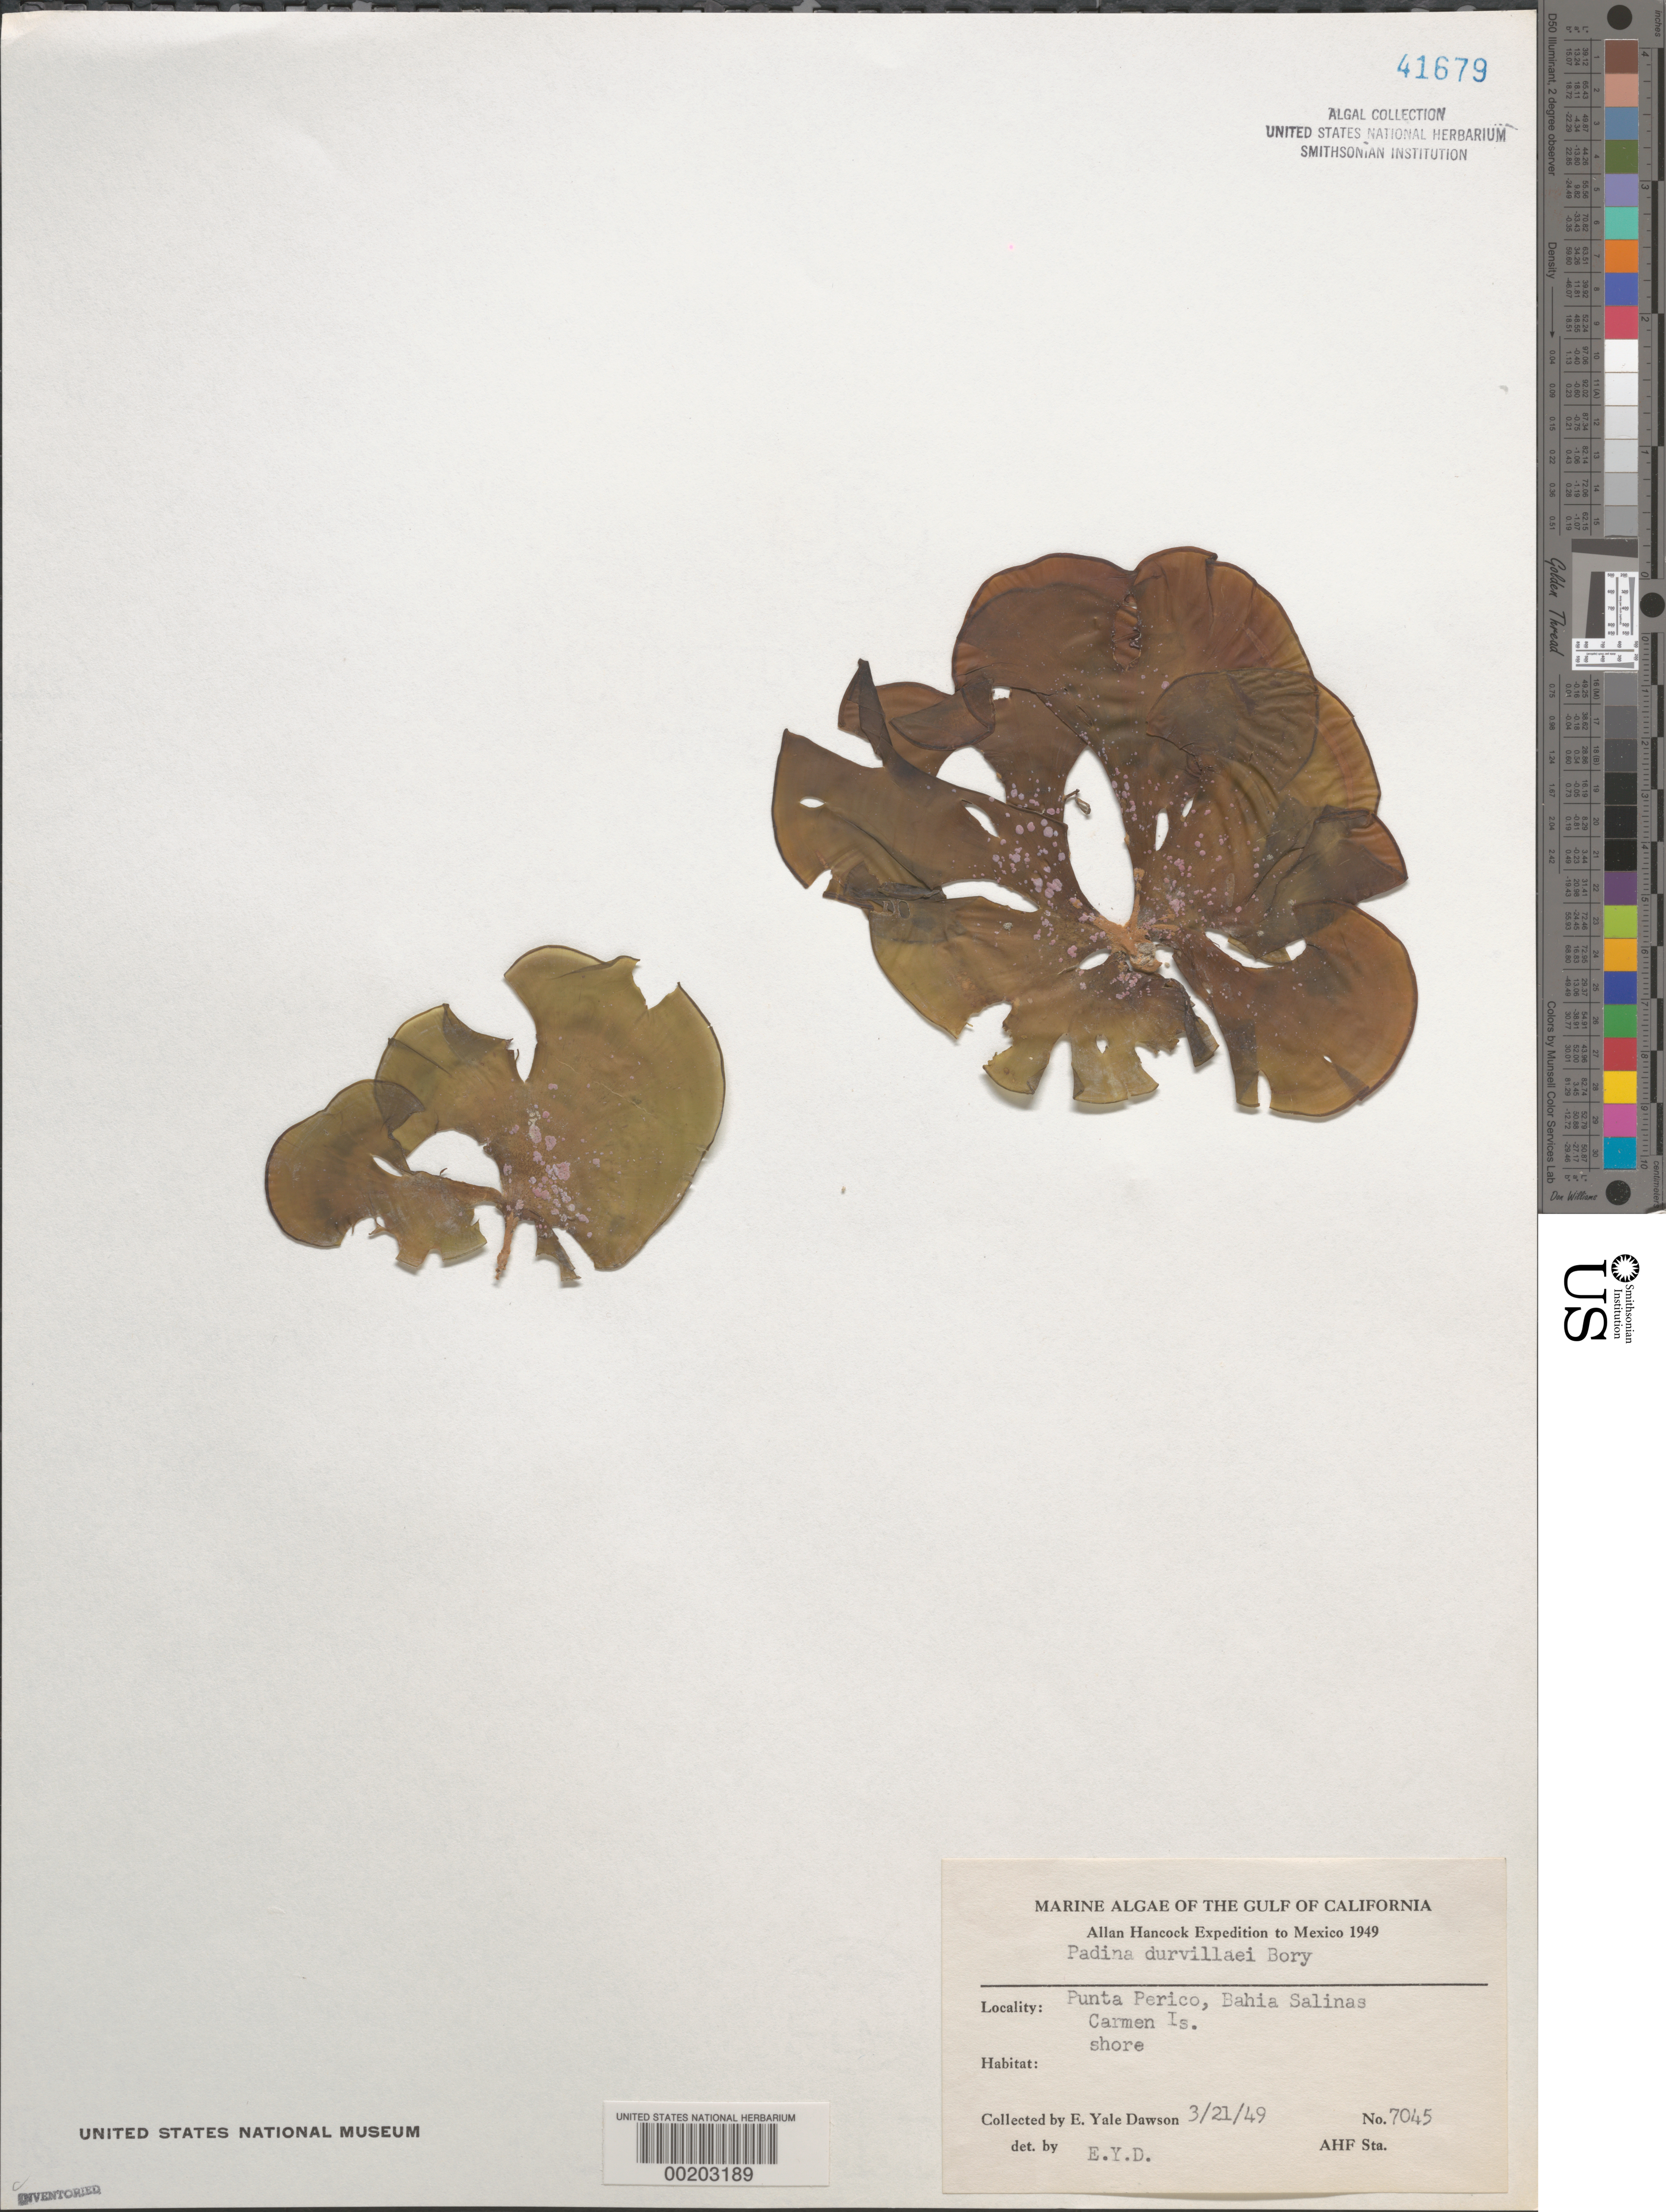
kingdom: Chromista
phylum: Ochrophyta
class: Phaeophyceae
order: Dictyotales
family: Dictyotaceae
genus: Padina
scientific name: Padina durvillaei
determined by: Dawson, E. Y.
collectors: E. Y. Dawson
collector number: EYD 7045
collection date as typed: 21 Mar 1949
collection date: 1949-03-21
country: Mexico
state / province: Baja California Sur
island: Isla Carmen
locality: Punta Perico, Bahia Salinas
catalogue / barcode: US 41679